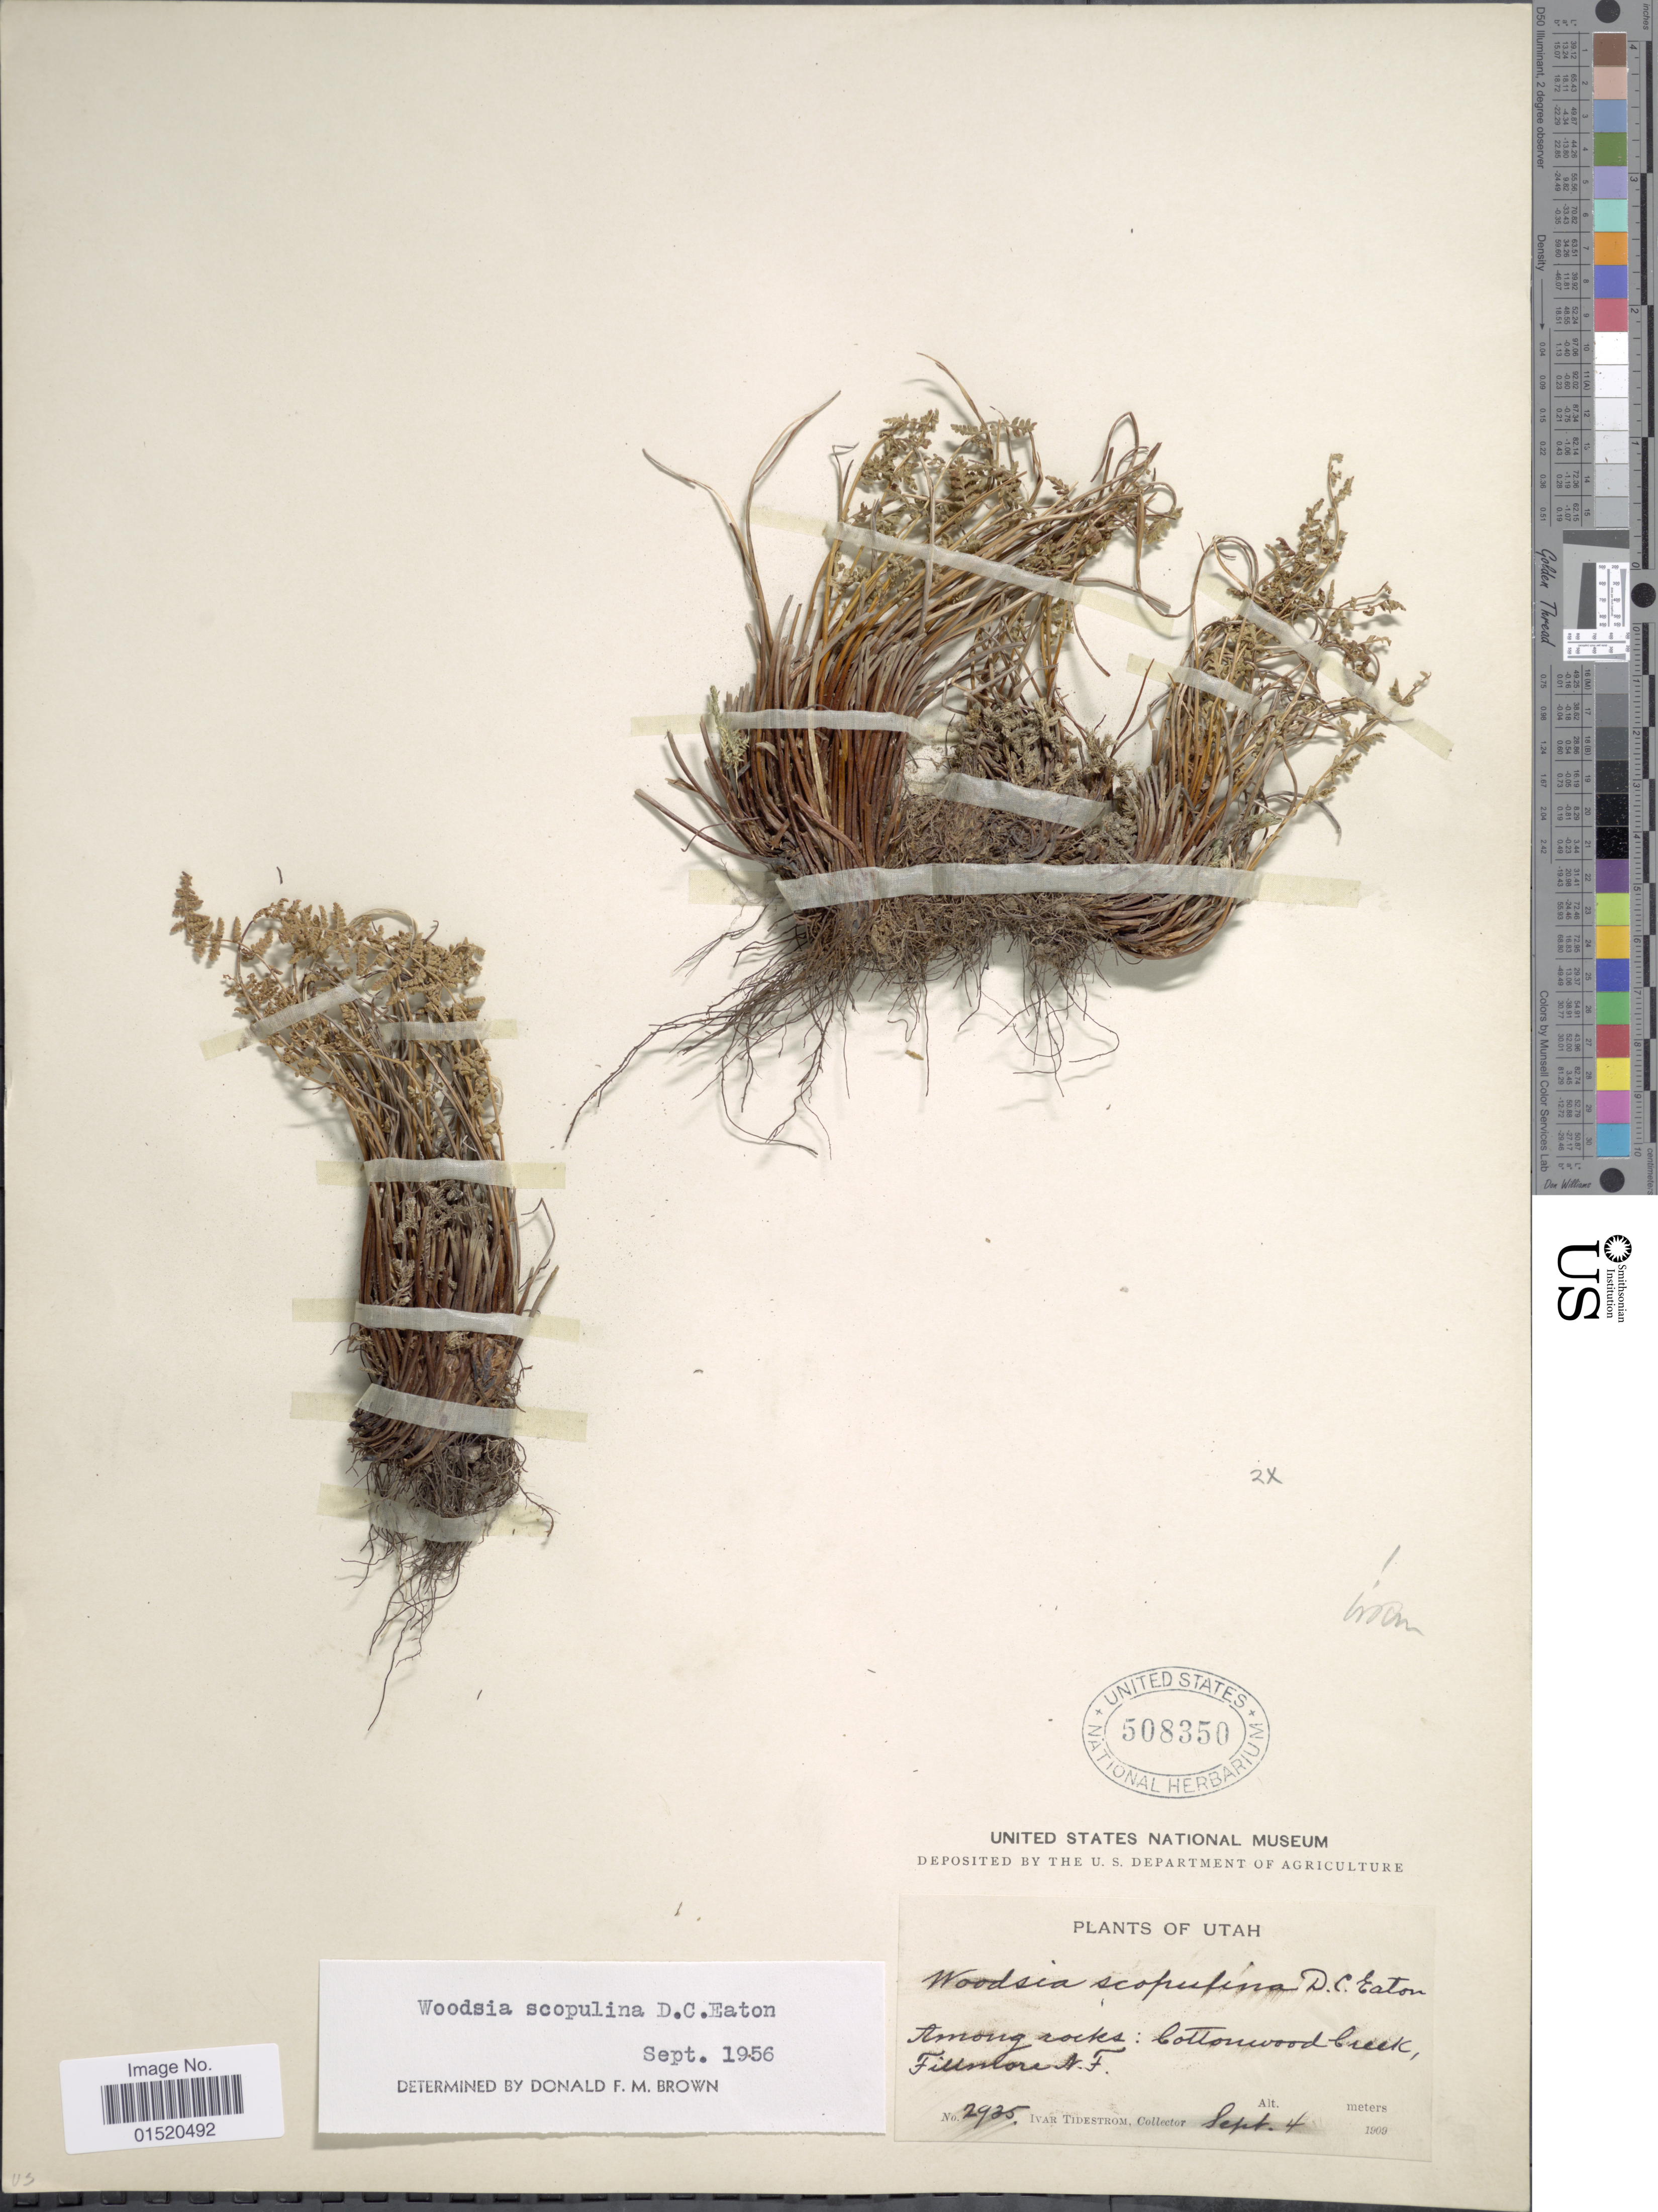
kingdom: Plantae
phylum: Tracheophyta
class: Polypodiopsida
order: Polypodiales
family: Woodsiaceae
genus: Woodsia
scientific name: Woodsia scopulina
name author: D.C. Eaton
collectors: I. F. Tidestrom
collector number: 2925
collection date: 1909-09-04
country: United States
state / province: Utah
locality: Among rocks: Cottonwood Creek Fillmore N. F.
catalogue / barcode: US 508350